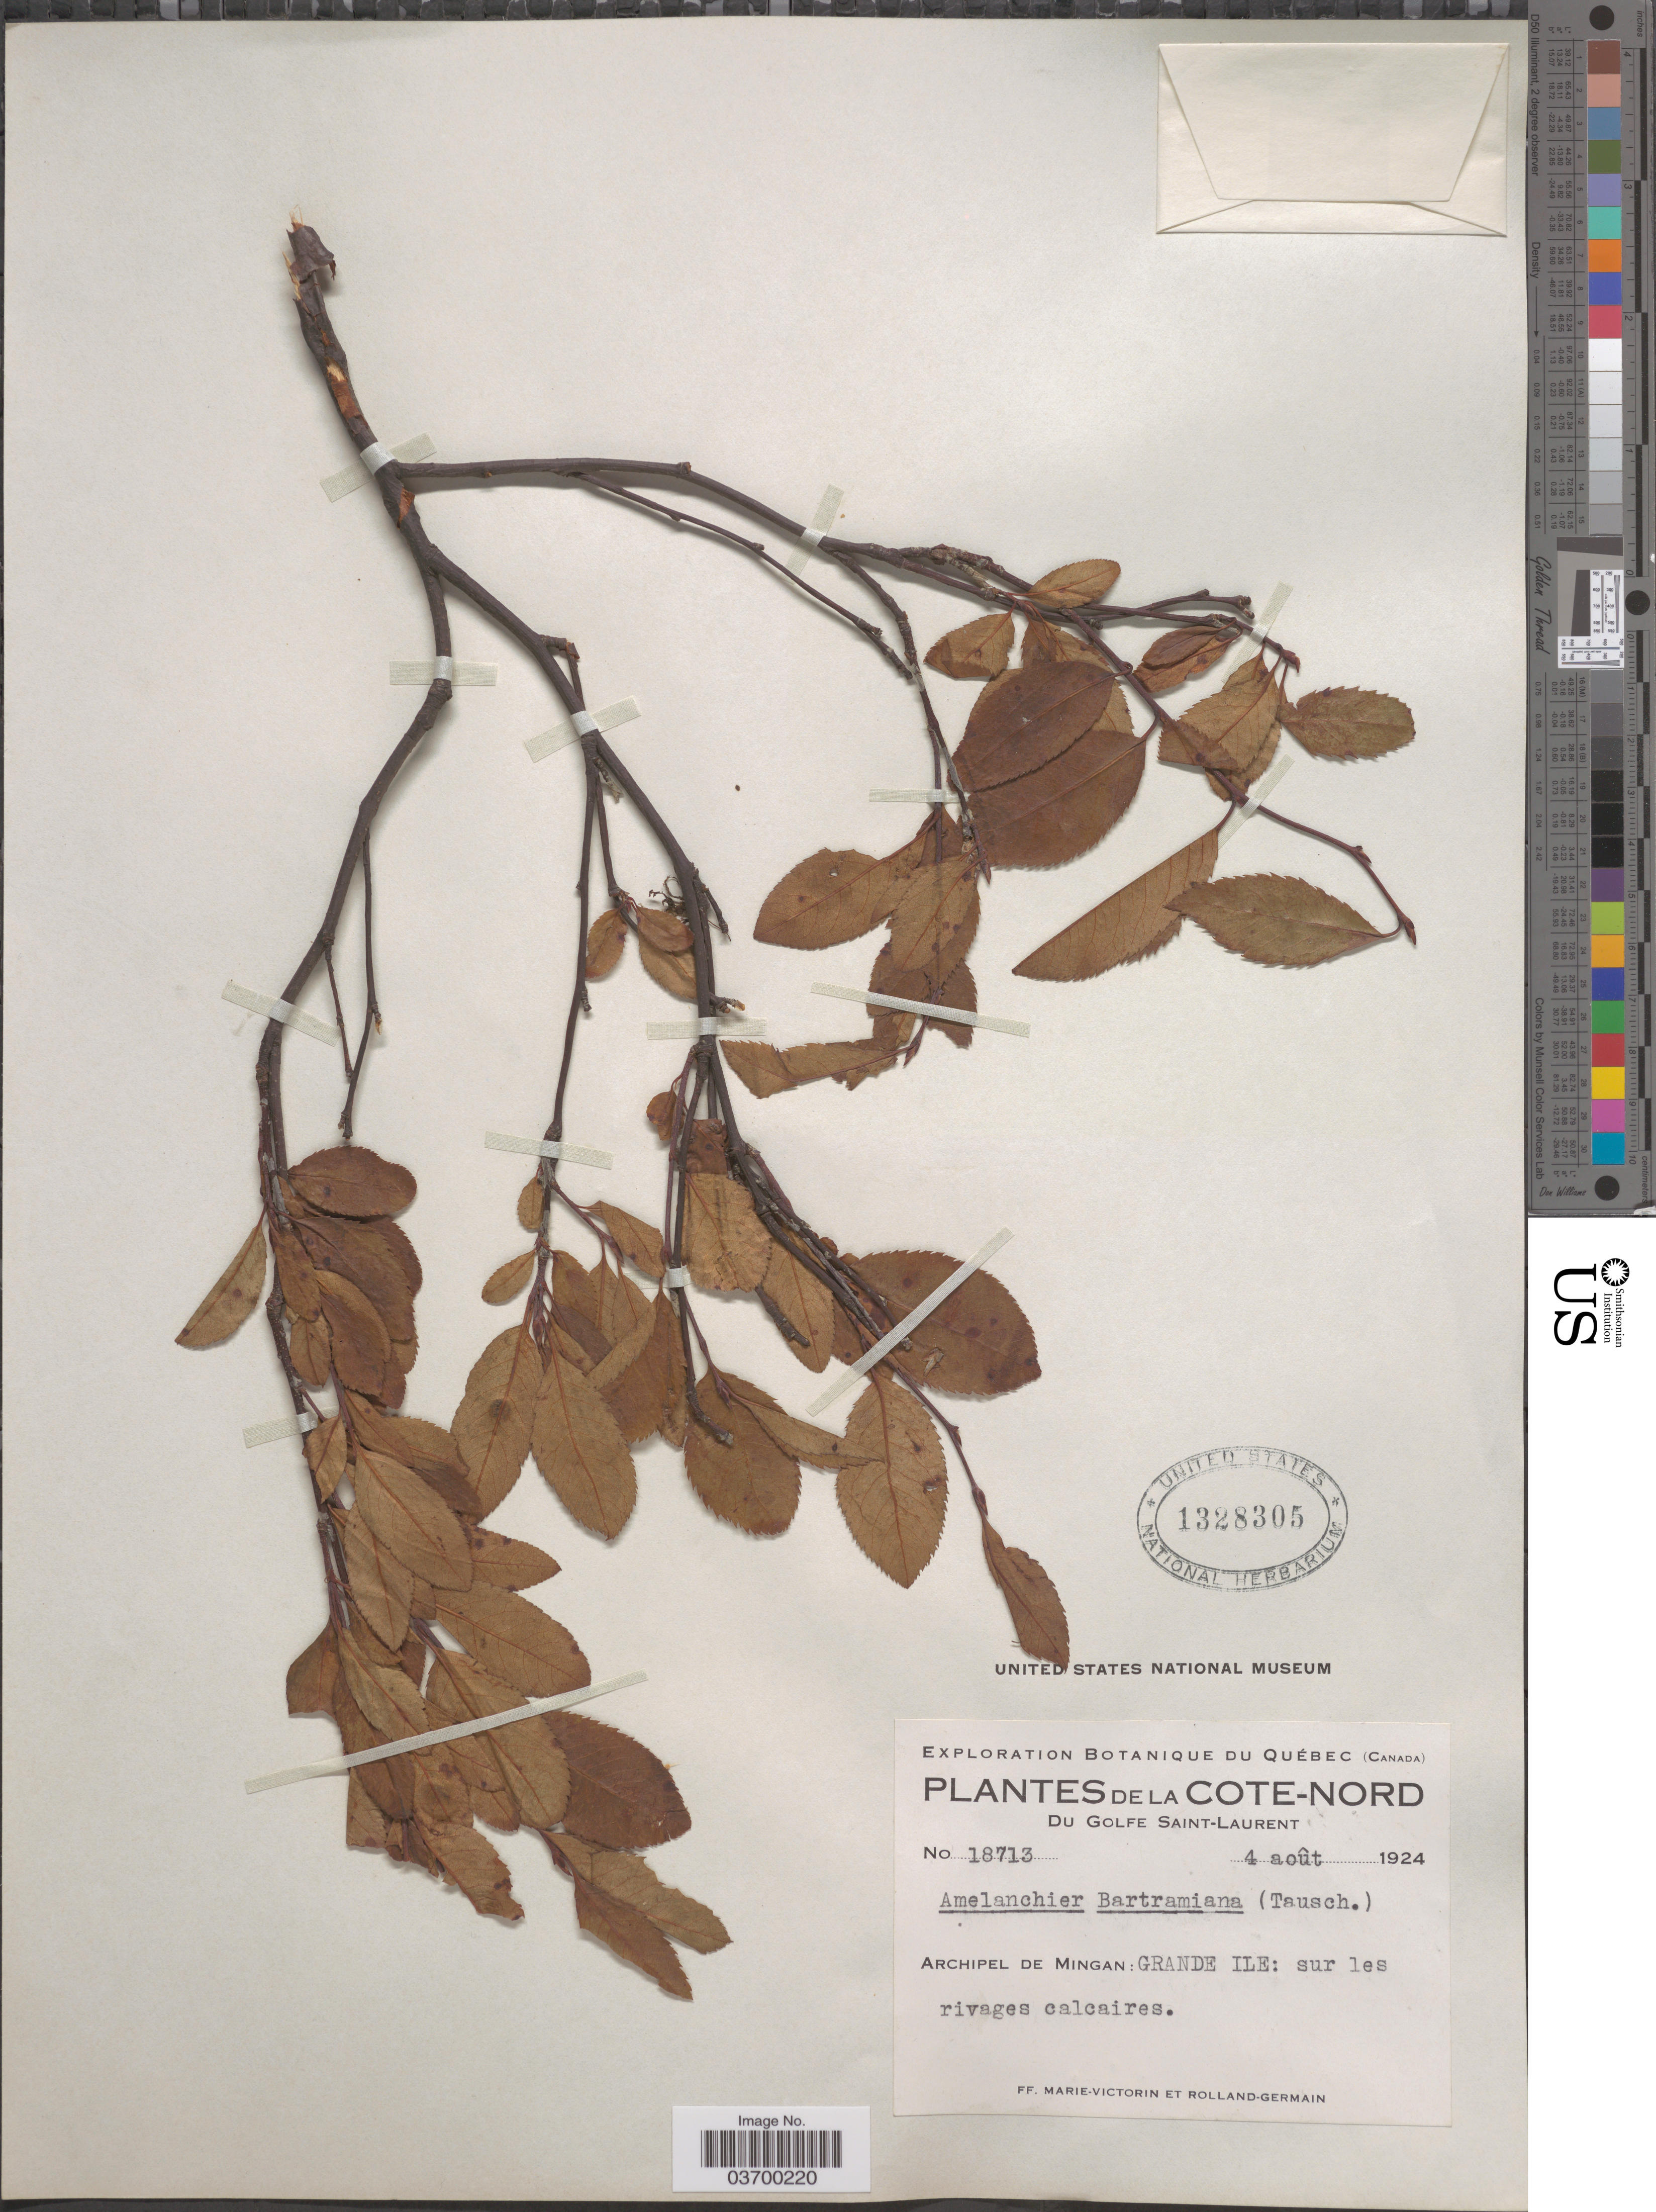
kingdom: Plantae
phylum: Tracheophyta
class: Magnoliopsida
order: Rosales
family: Rosaceae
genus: Amelanchier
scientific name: Amelanchier bartramiana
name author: (Tausch) M. Roem.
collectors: F. Marie-Victorin & Rolland-Germain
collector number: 18713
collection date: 1924-08-04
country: Canada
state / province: Quebec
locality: La Cote-Nord. Du Golfe Saint- Laurent. Archipel de Mingan: Grande Ile.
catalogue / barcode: US 1328305